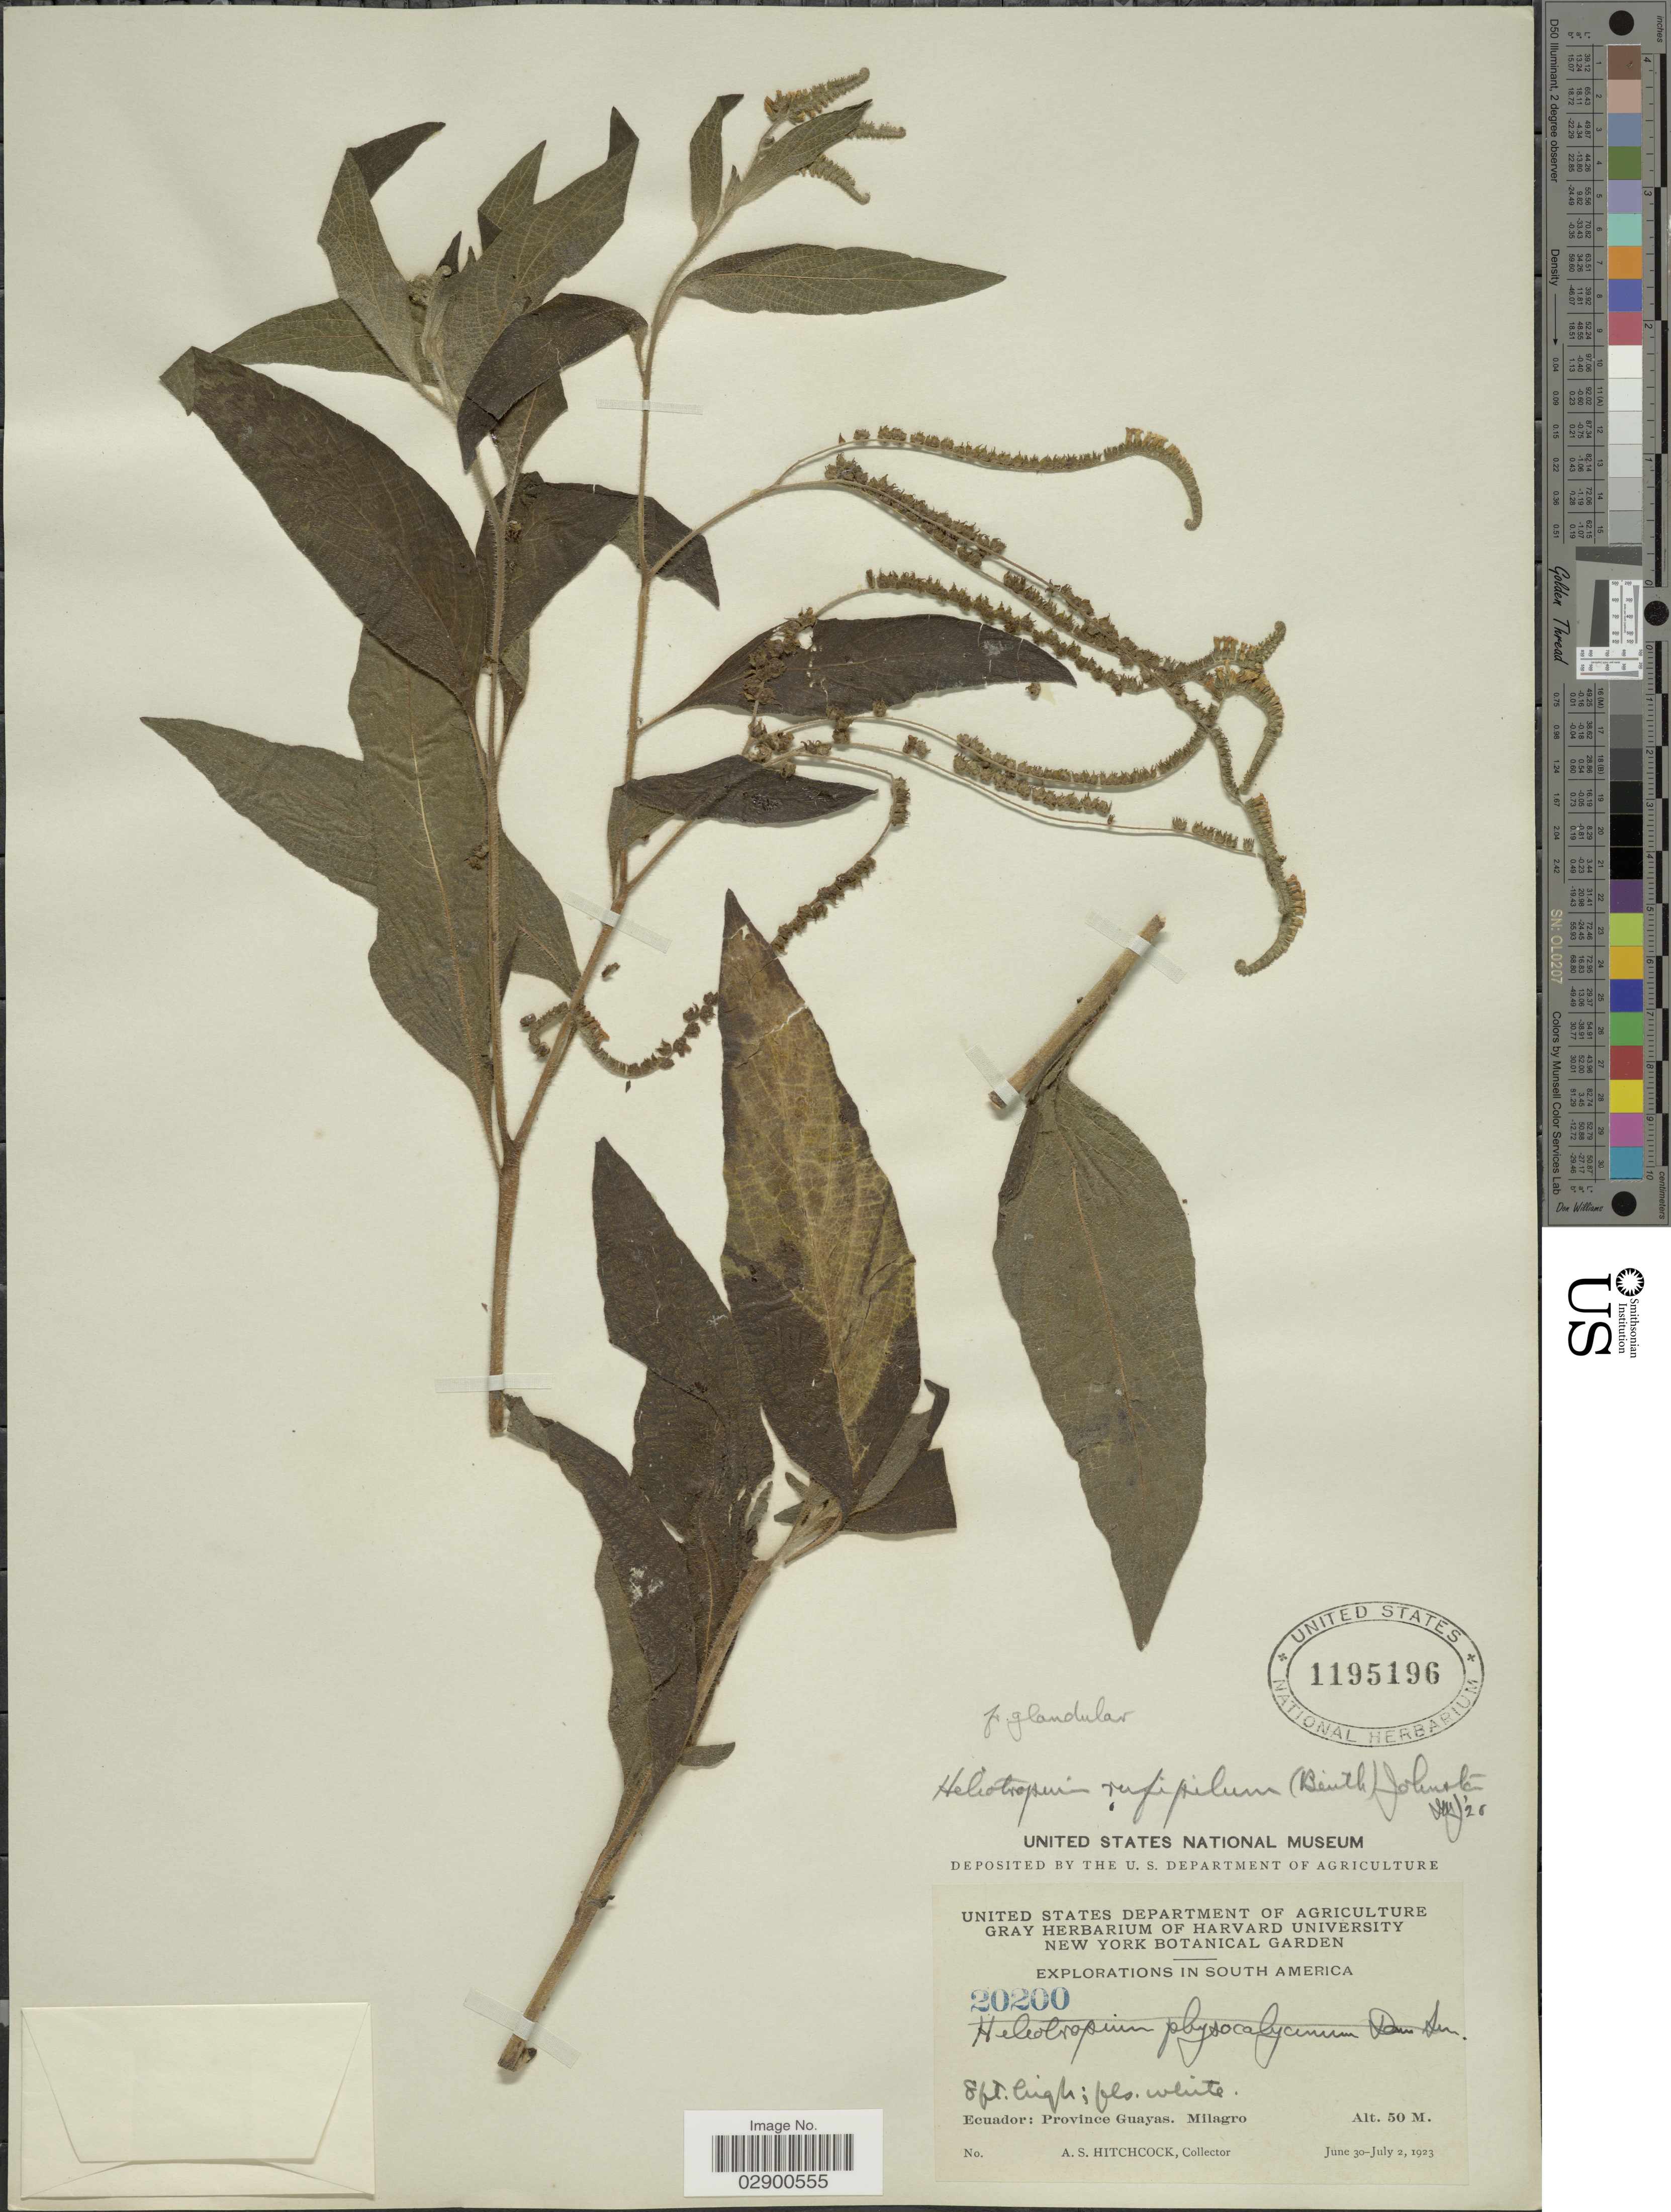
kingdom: Plantae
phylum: Tracheophyta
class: Magnoliopsida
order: Boraginales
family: Heliotropiaceae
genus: Heliotropium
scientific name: Heliotropium rufipilum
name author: (Benth.) I.M. Johnst.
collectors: A. S. Hitchcock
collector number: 20200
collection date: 1923-06-30/1923-07-02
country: Ecuador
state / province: Guayas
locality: Milagro.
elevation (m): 50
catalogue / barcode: US 1195196